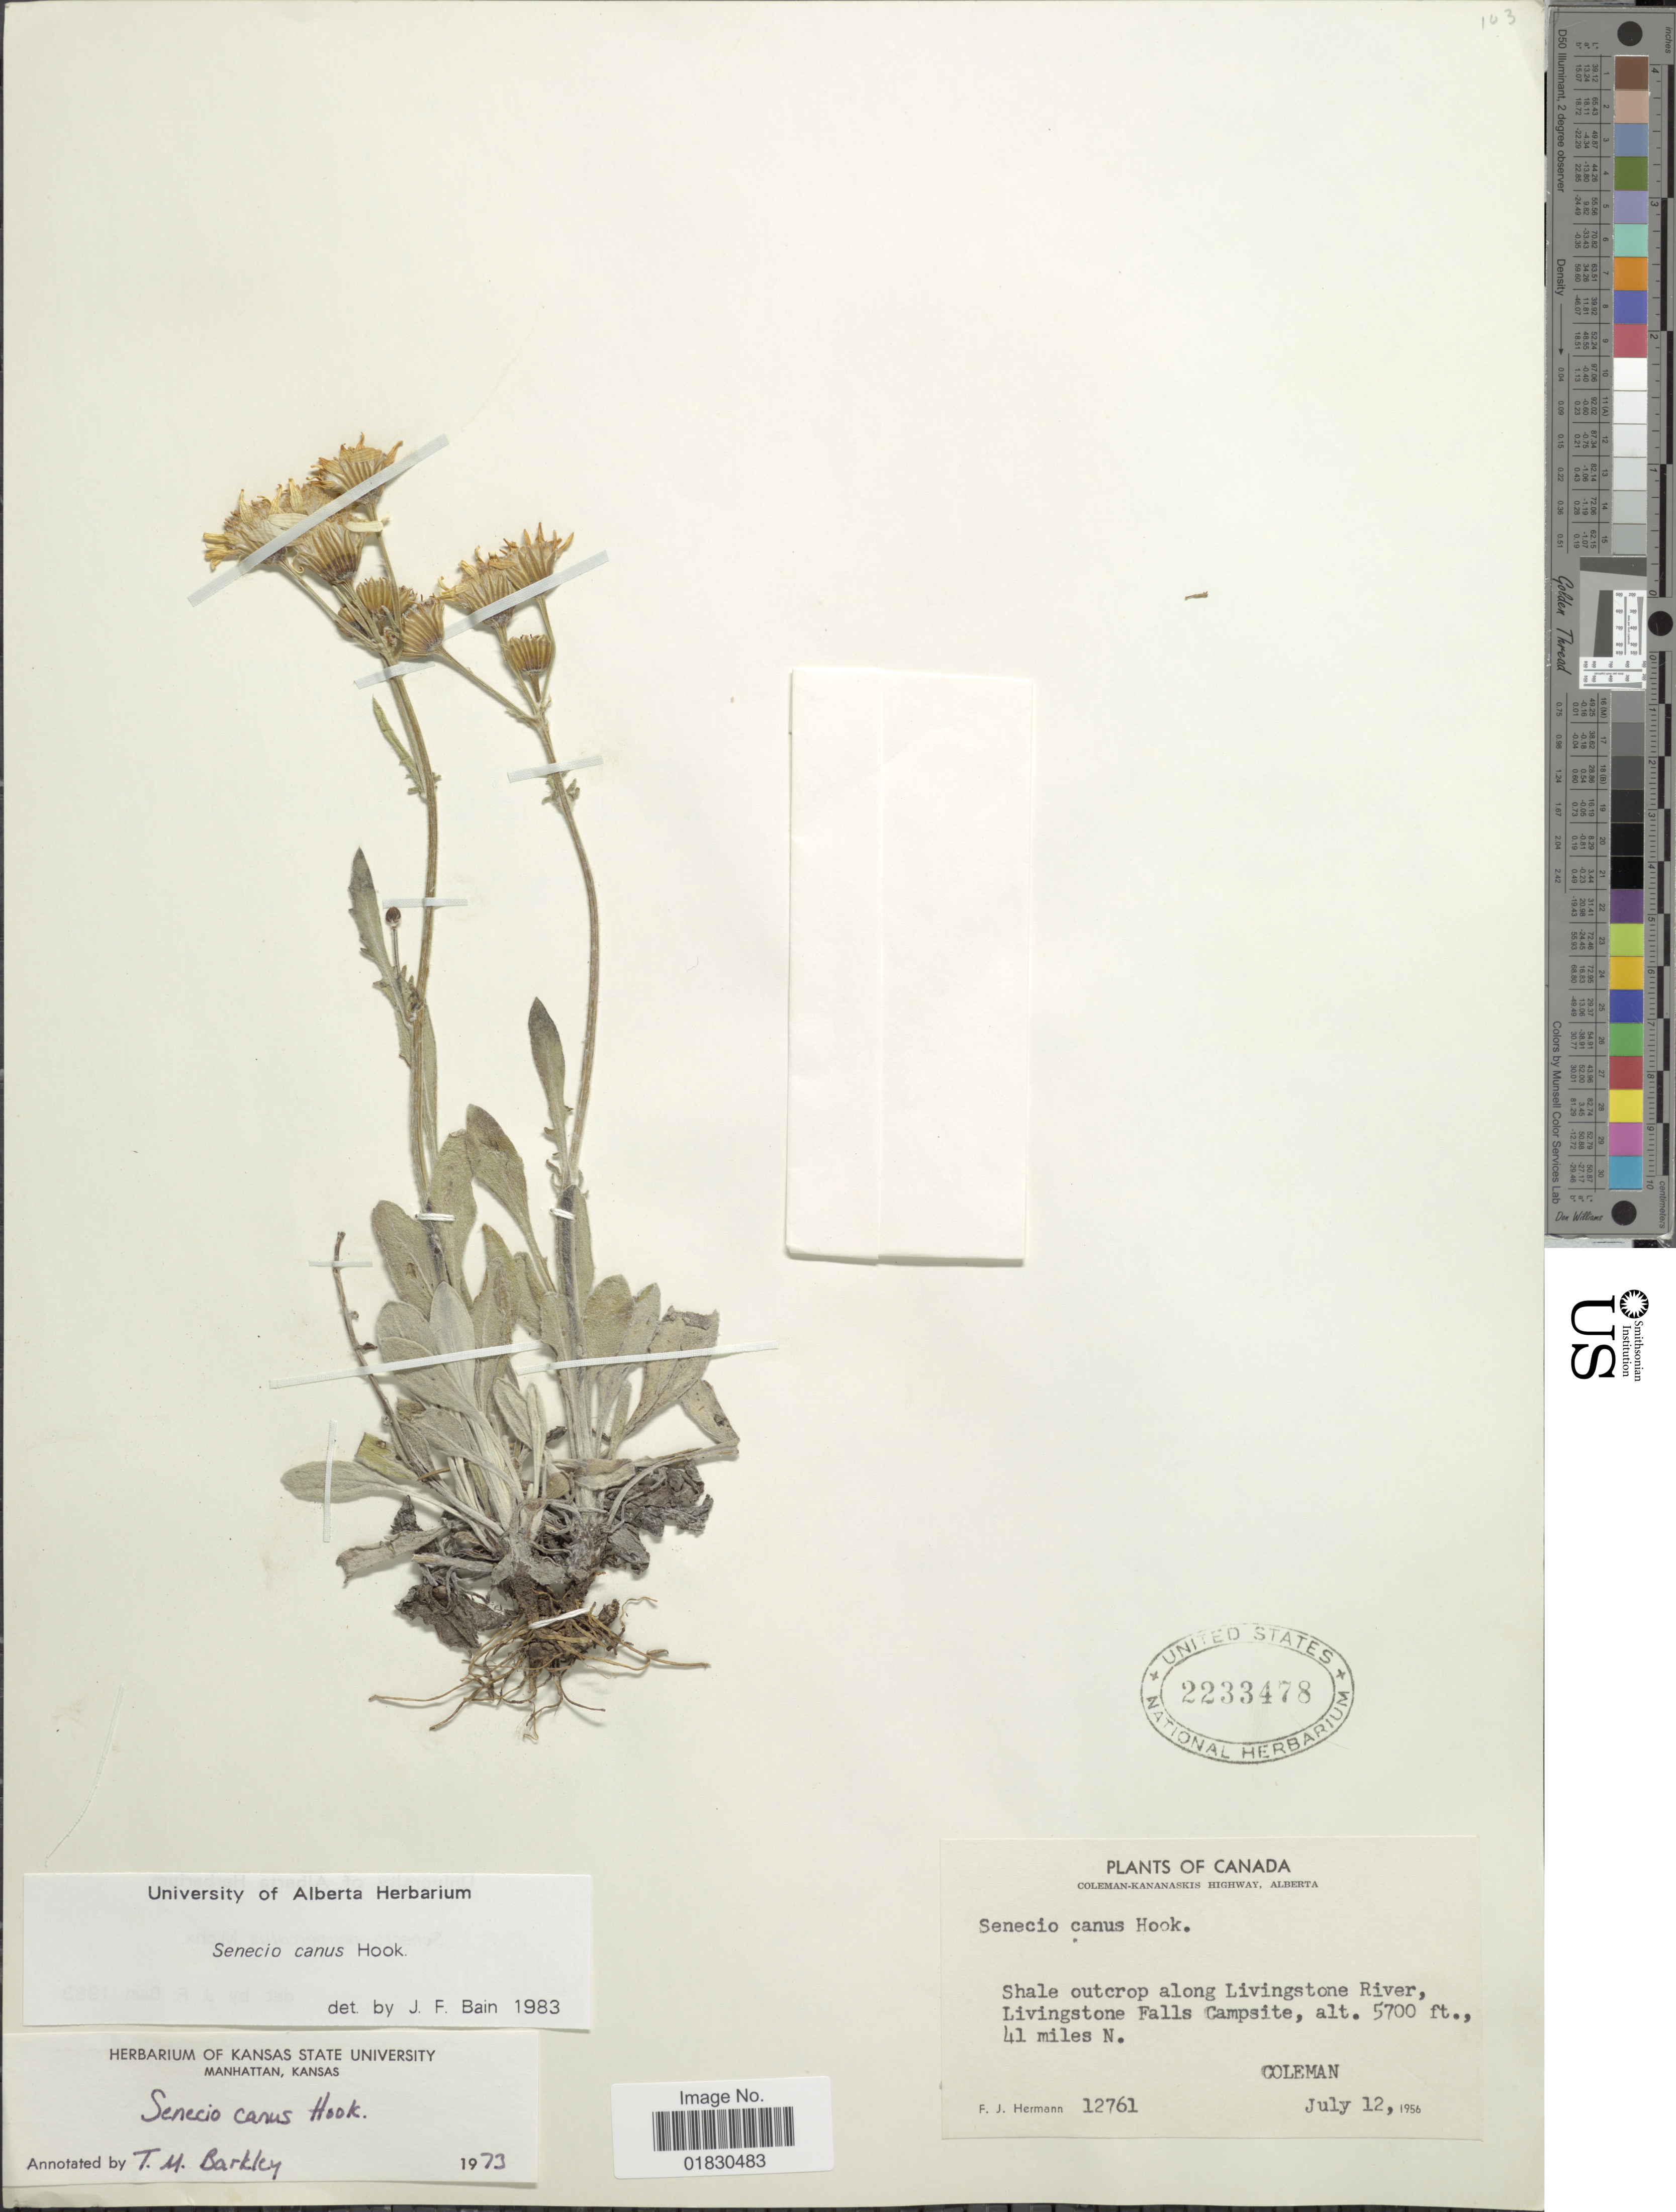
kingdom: Plantae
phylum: Tracheophyta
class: Magnoliopsida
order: Asterales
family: Asteraceae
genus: Packera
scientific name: Packera cana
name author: (Hook.) W.A. Weber & Á. Löve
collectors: F. J. Hermann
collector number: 12761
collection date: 1956-07-12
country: Canada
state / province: Alberta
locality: Coleman-Kananaskis Highway, Alberta, Shale outcrop along Livingstone River, Livingstonep Falls Campsite, 41 miles N, Coleman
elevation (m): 1737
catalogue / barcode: US 2233478